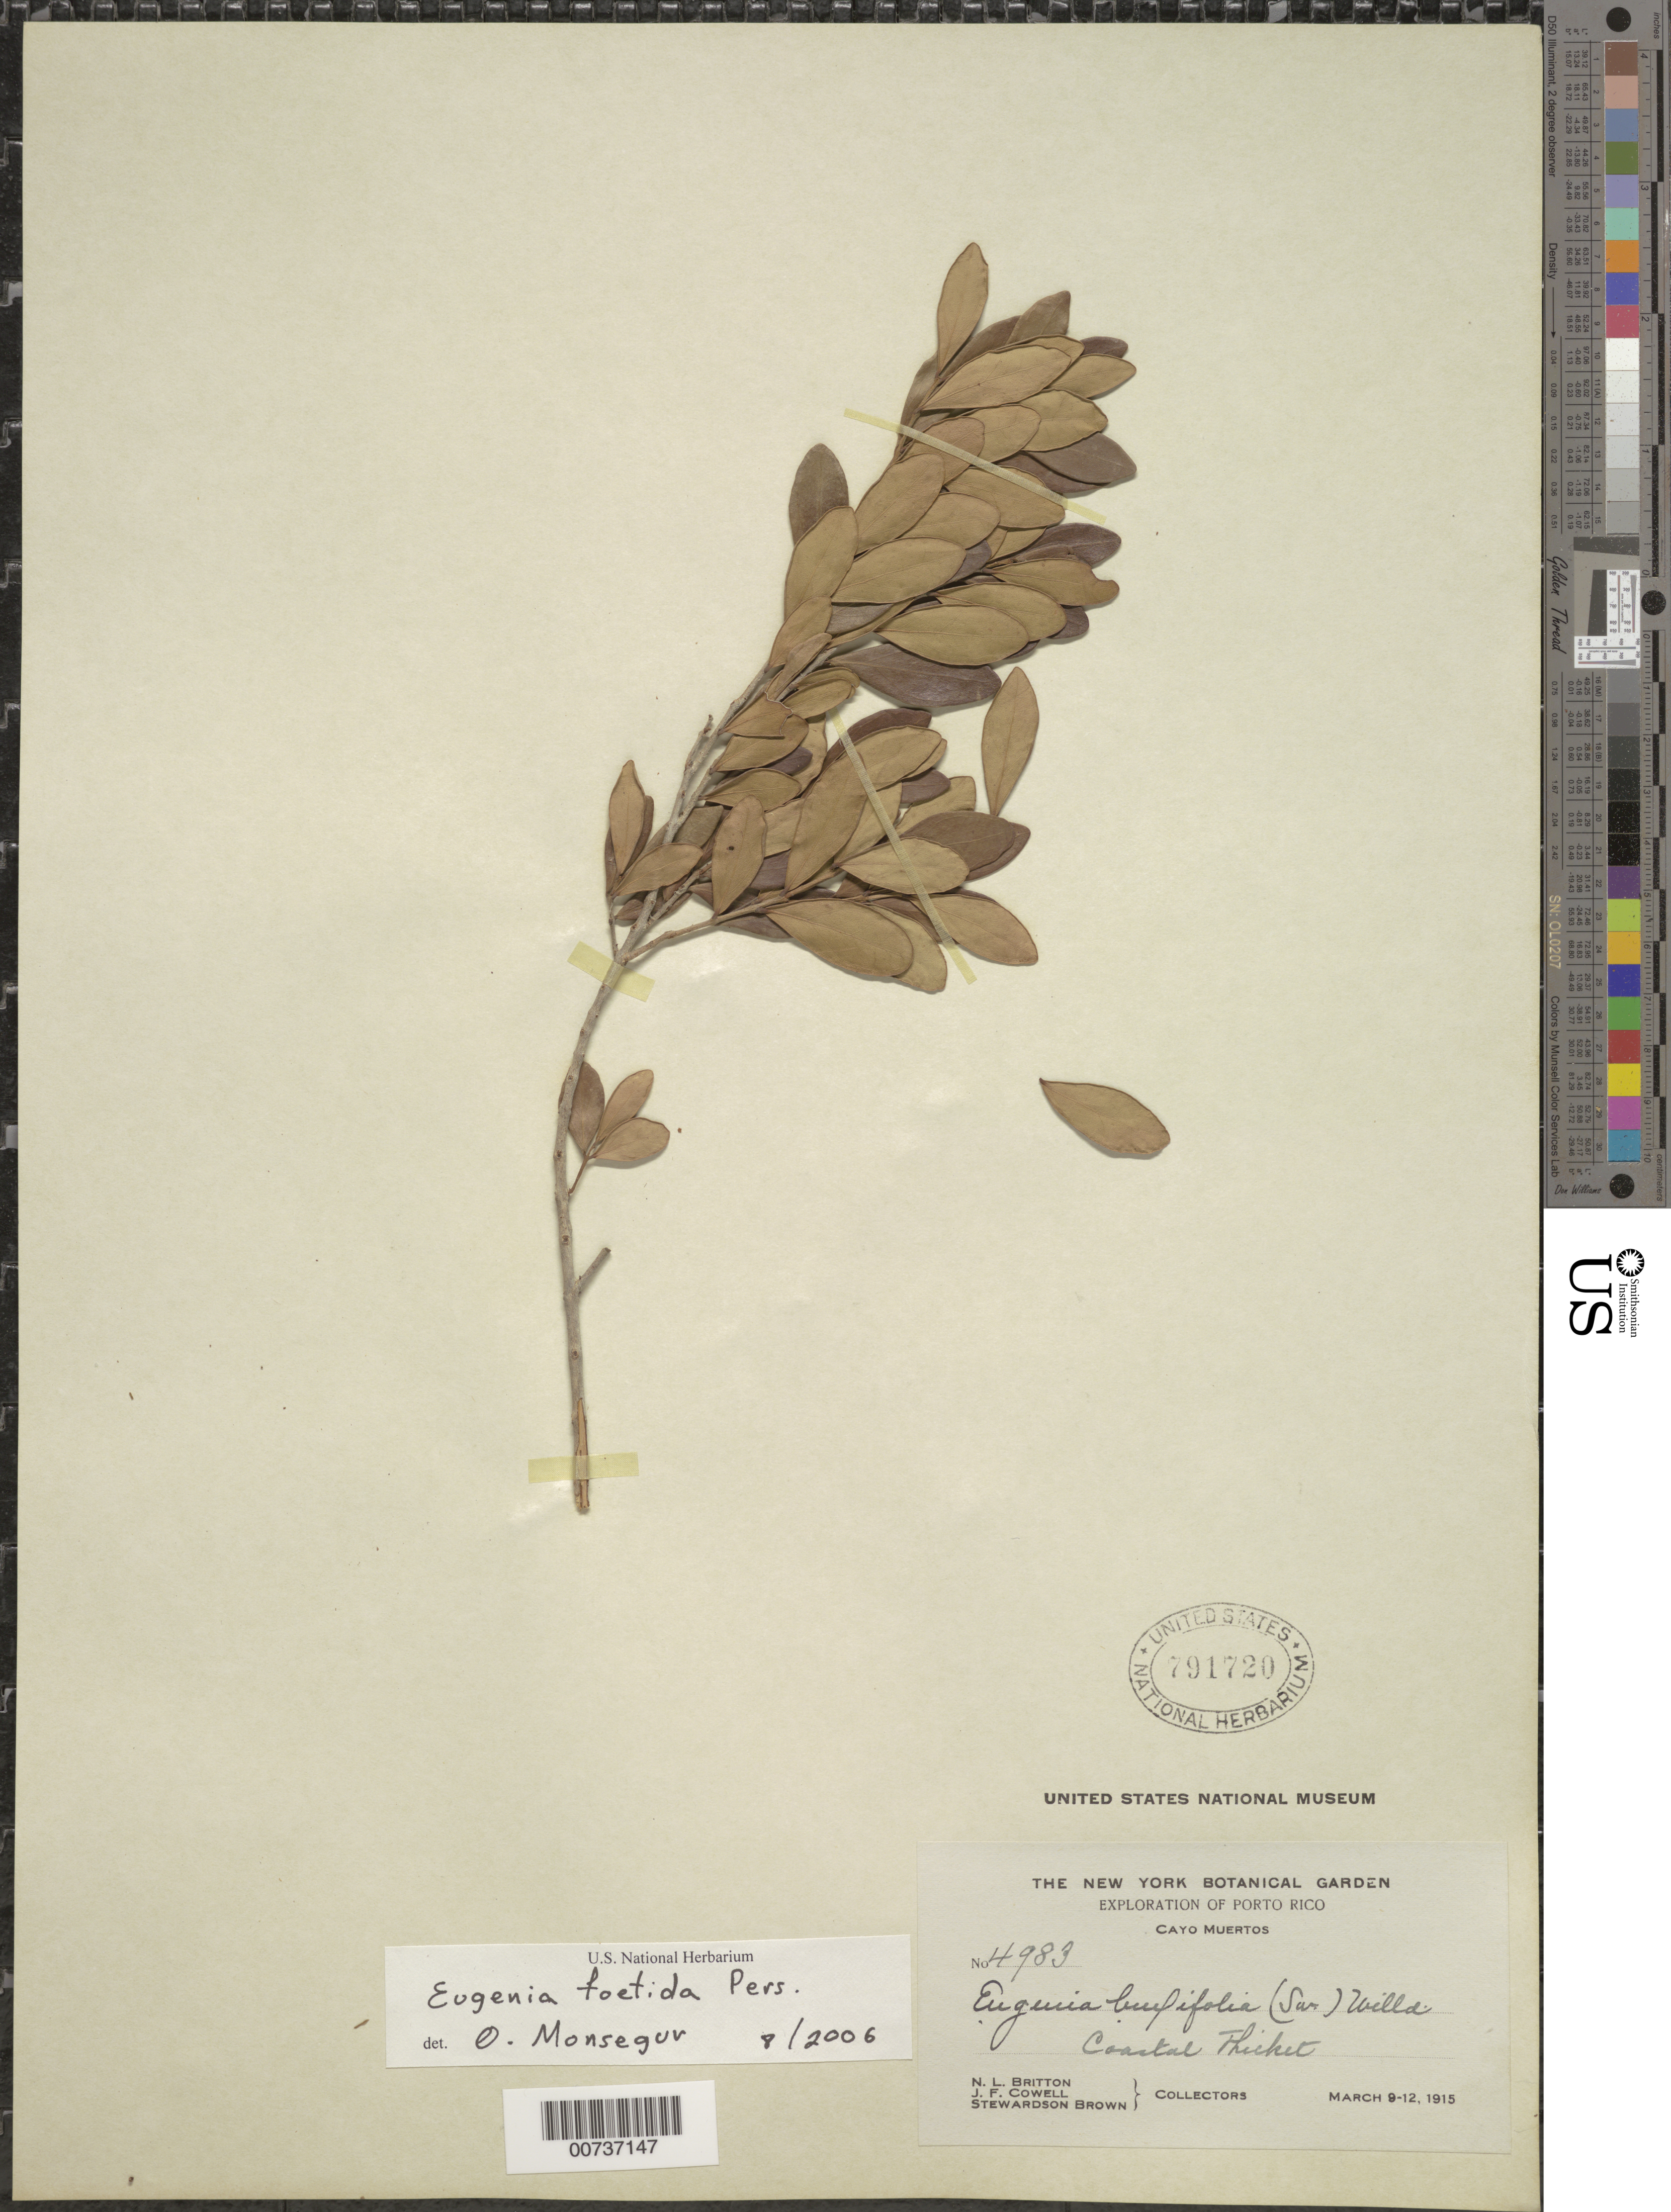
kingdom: Plantae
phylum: Tracheophyta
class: Magnoliopsida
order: Myrtales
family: Myrtaceae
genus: Eugenia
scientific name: Eugenia monticola var. monticola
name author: (Sw.) DC.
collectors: N. Britton, J. F. Cowell & S. Brown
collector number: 4983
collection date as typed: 09 Mar 1915 to 12 Mar 1915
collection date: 1915-03-09/1915-03-12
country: Puerto Rico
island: Caja de Muerto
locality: Cayo Muertos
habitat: Coastal thickets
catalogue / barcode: US 791720